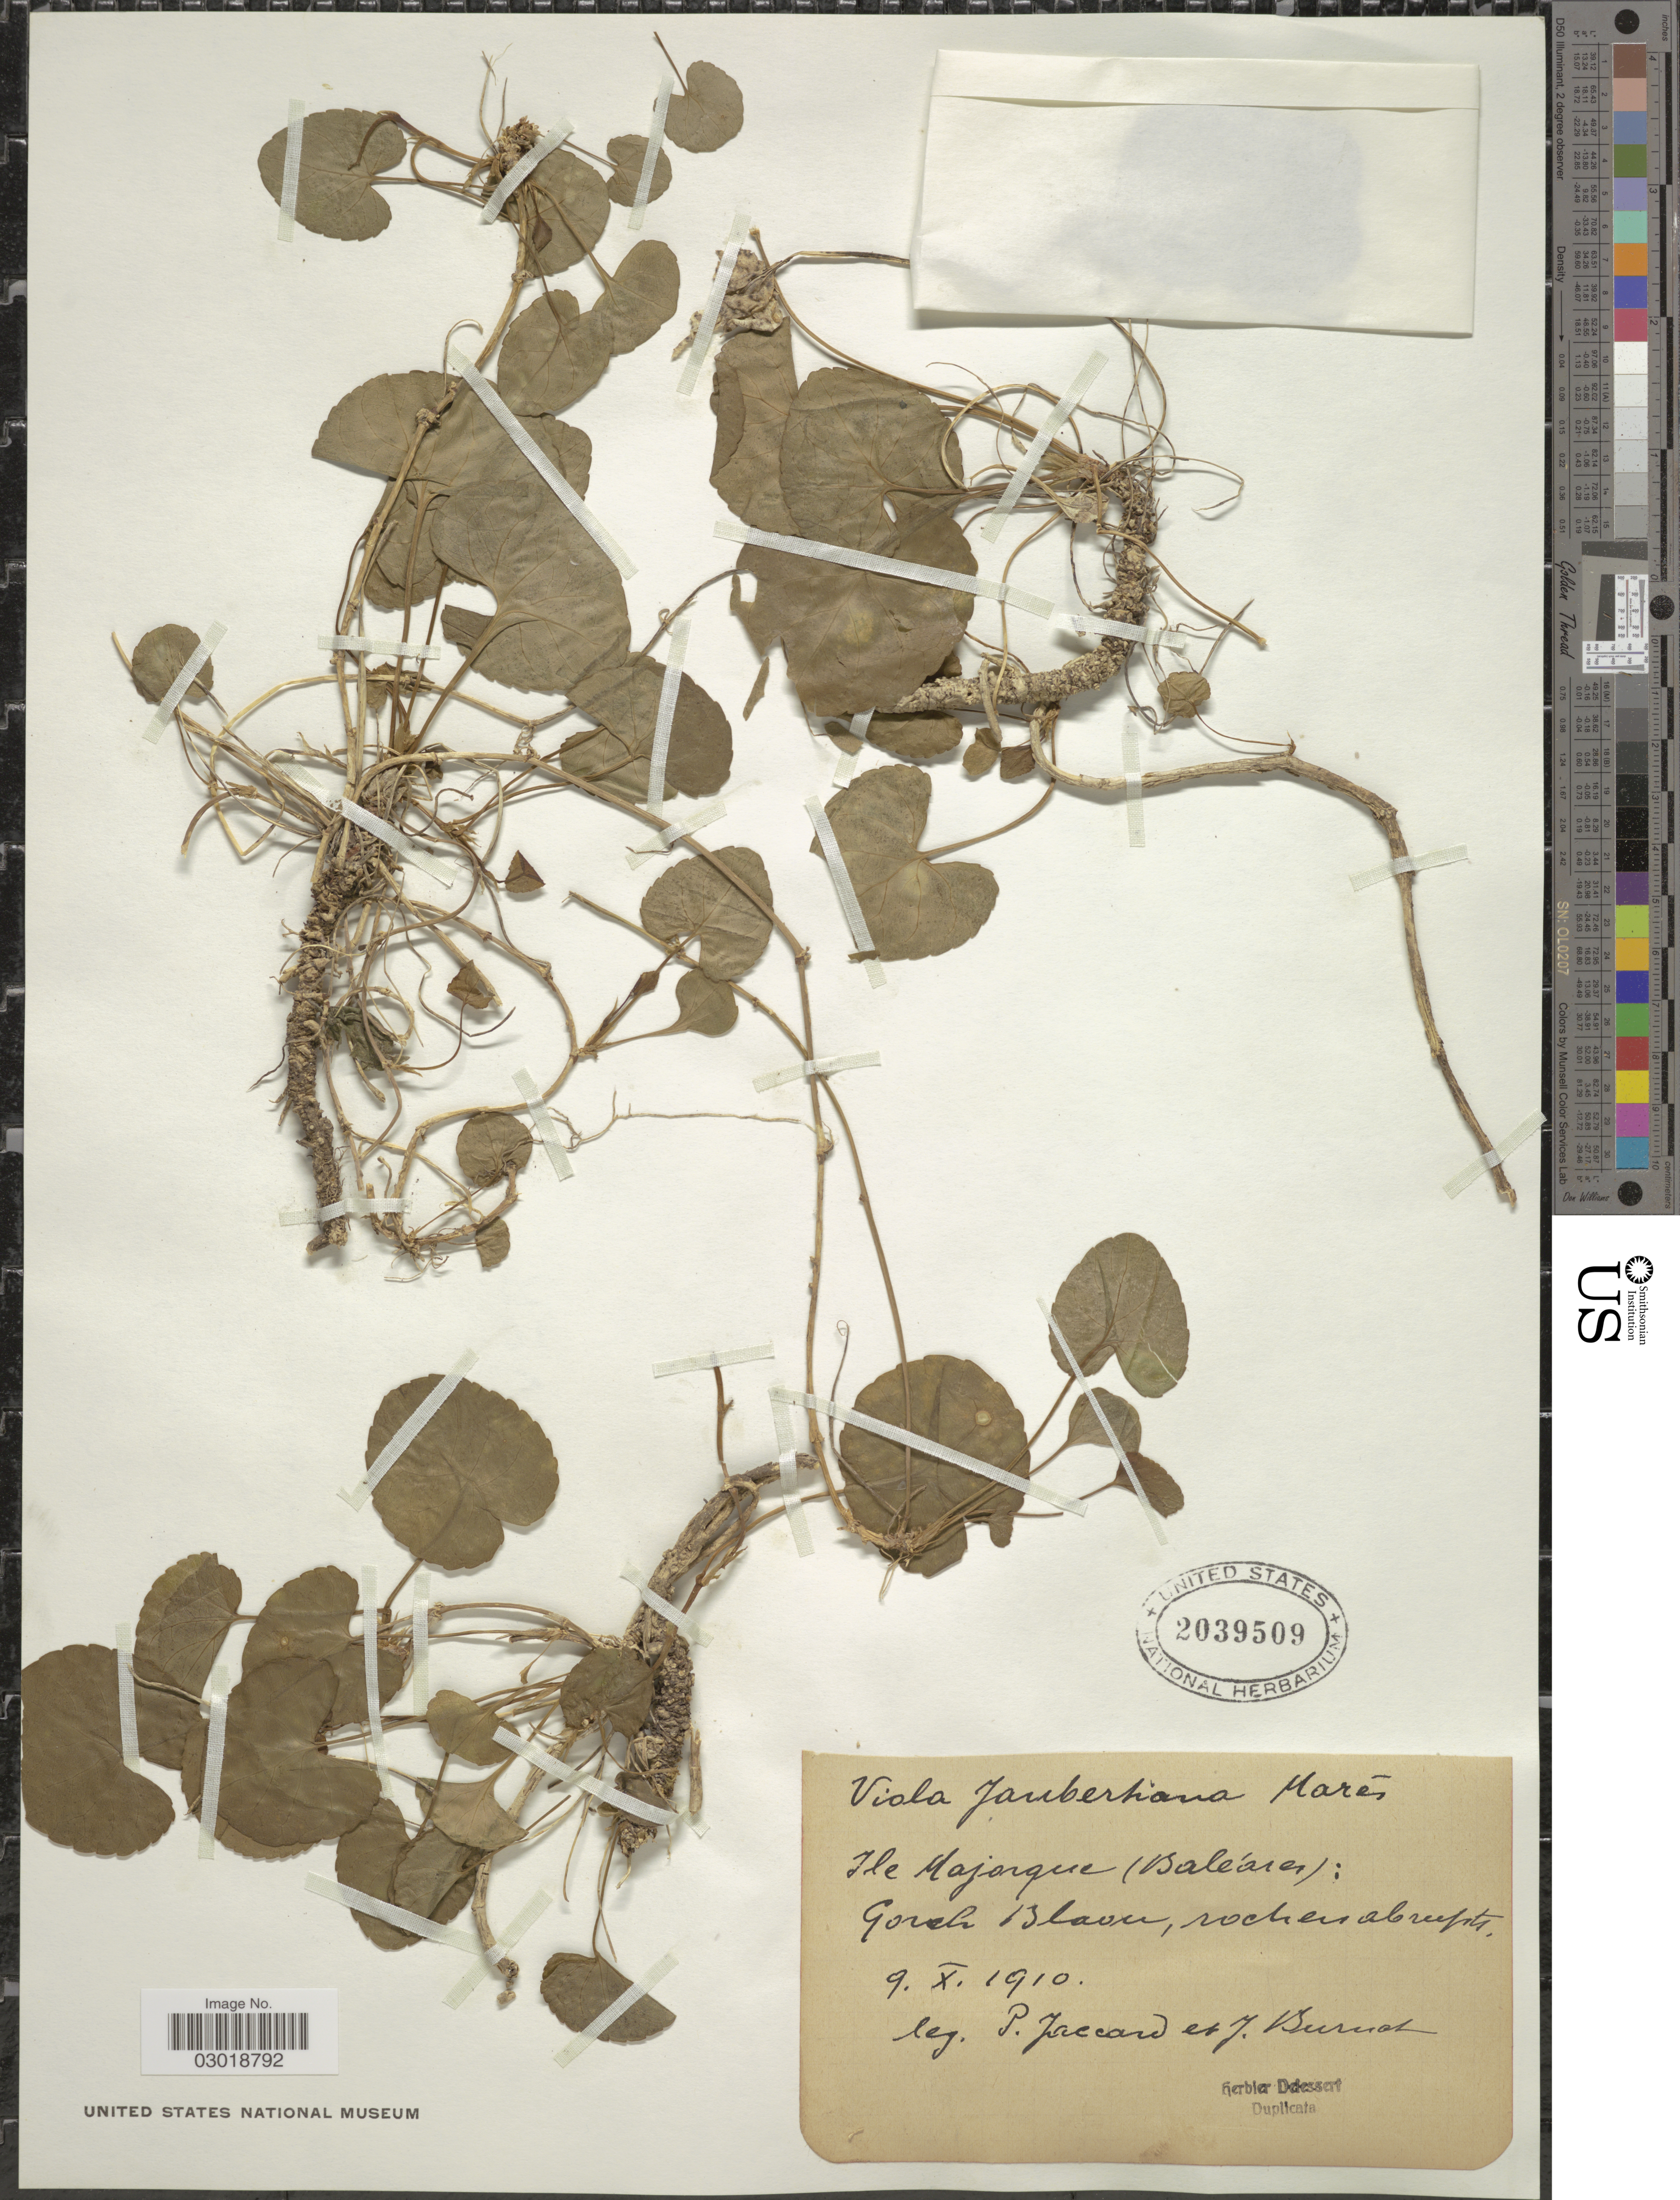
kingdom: Plantae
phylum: Tracheophyta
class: Magnoliopsida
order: Malpighiales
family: Violaceae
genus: Viola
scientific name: Viola jaubertiana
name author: Marés & Vigin.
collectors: Jaccard, P. & Burnat, J.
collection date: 1910-10-09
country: Spain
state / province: Islas Baleares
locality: Ile Majorque (Baleáres): Gorg Blau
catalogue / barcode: US 2039509